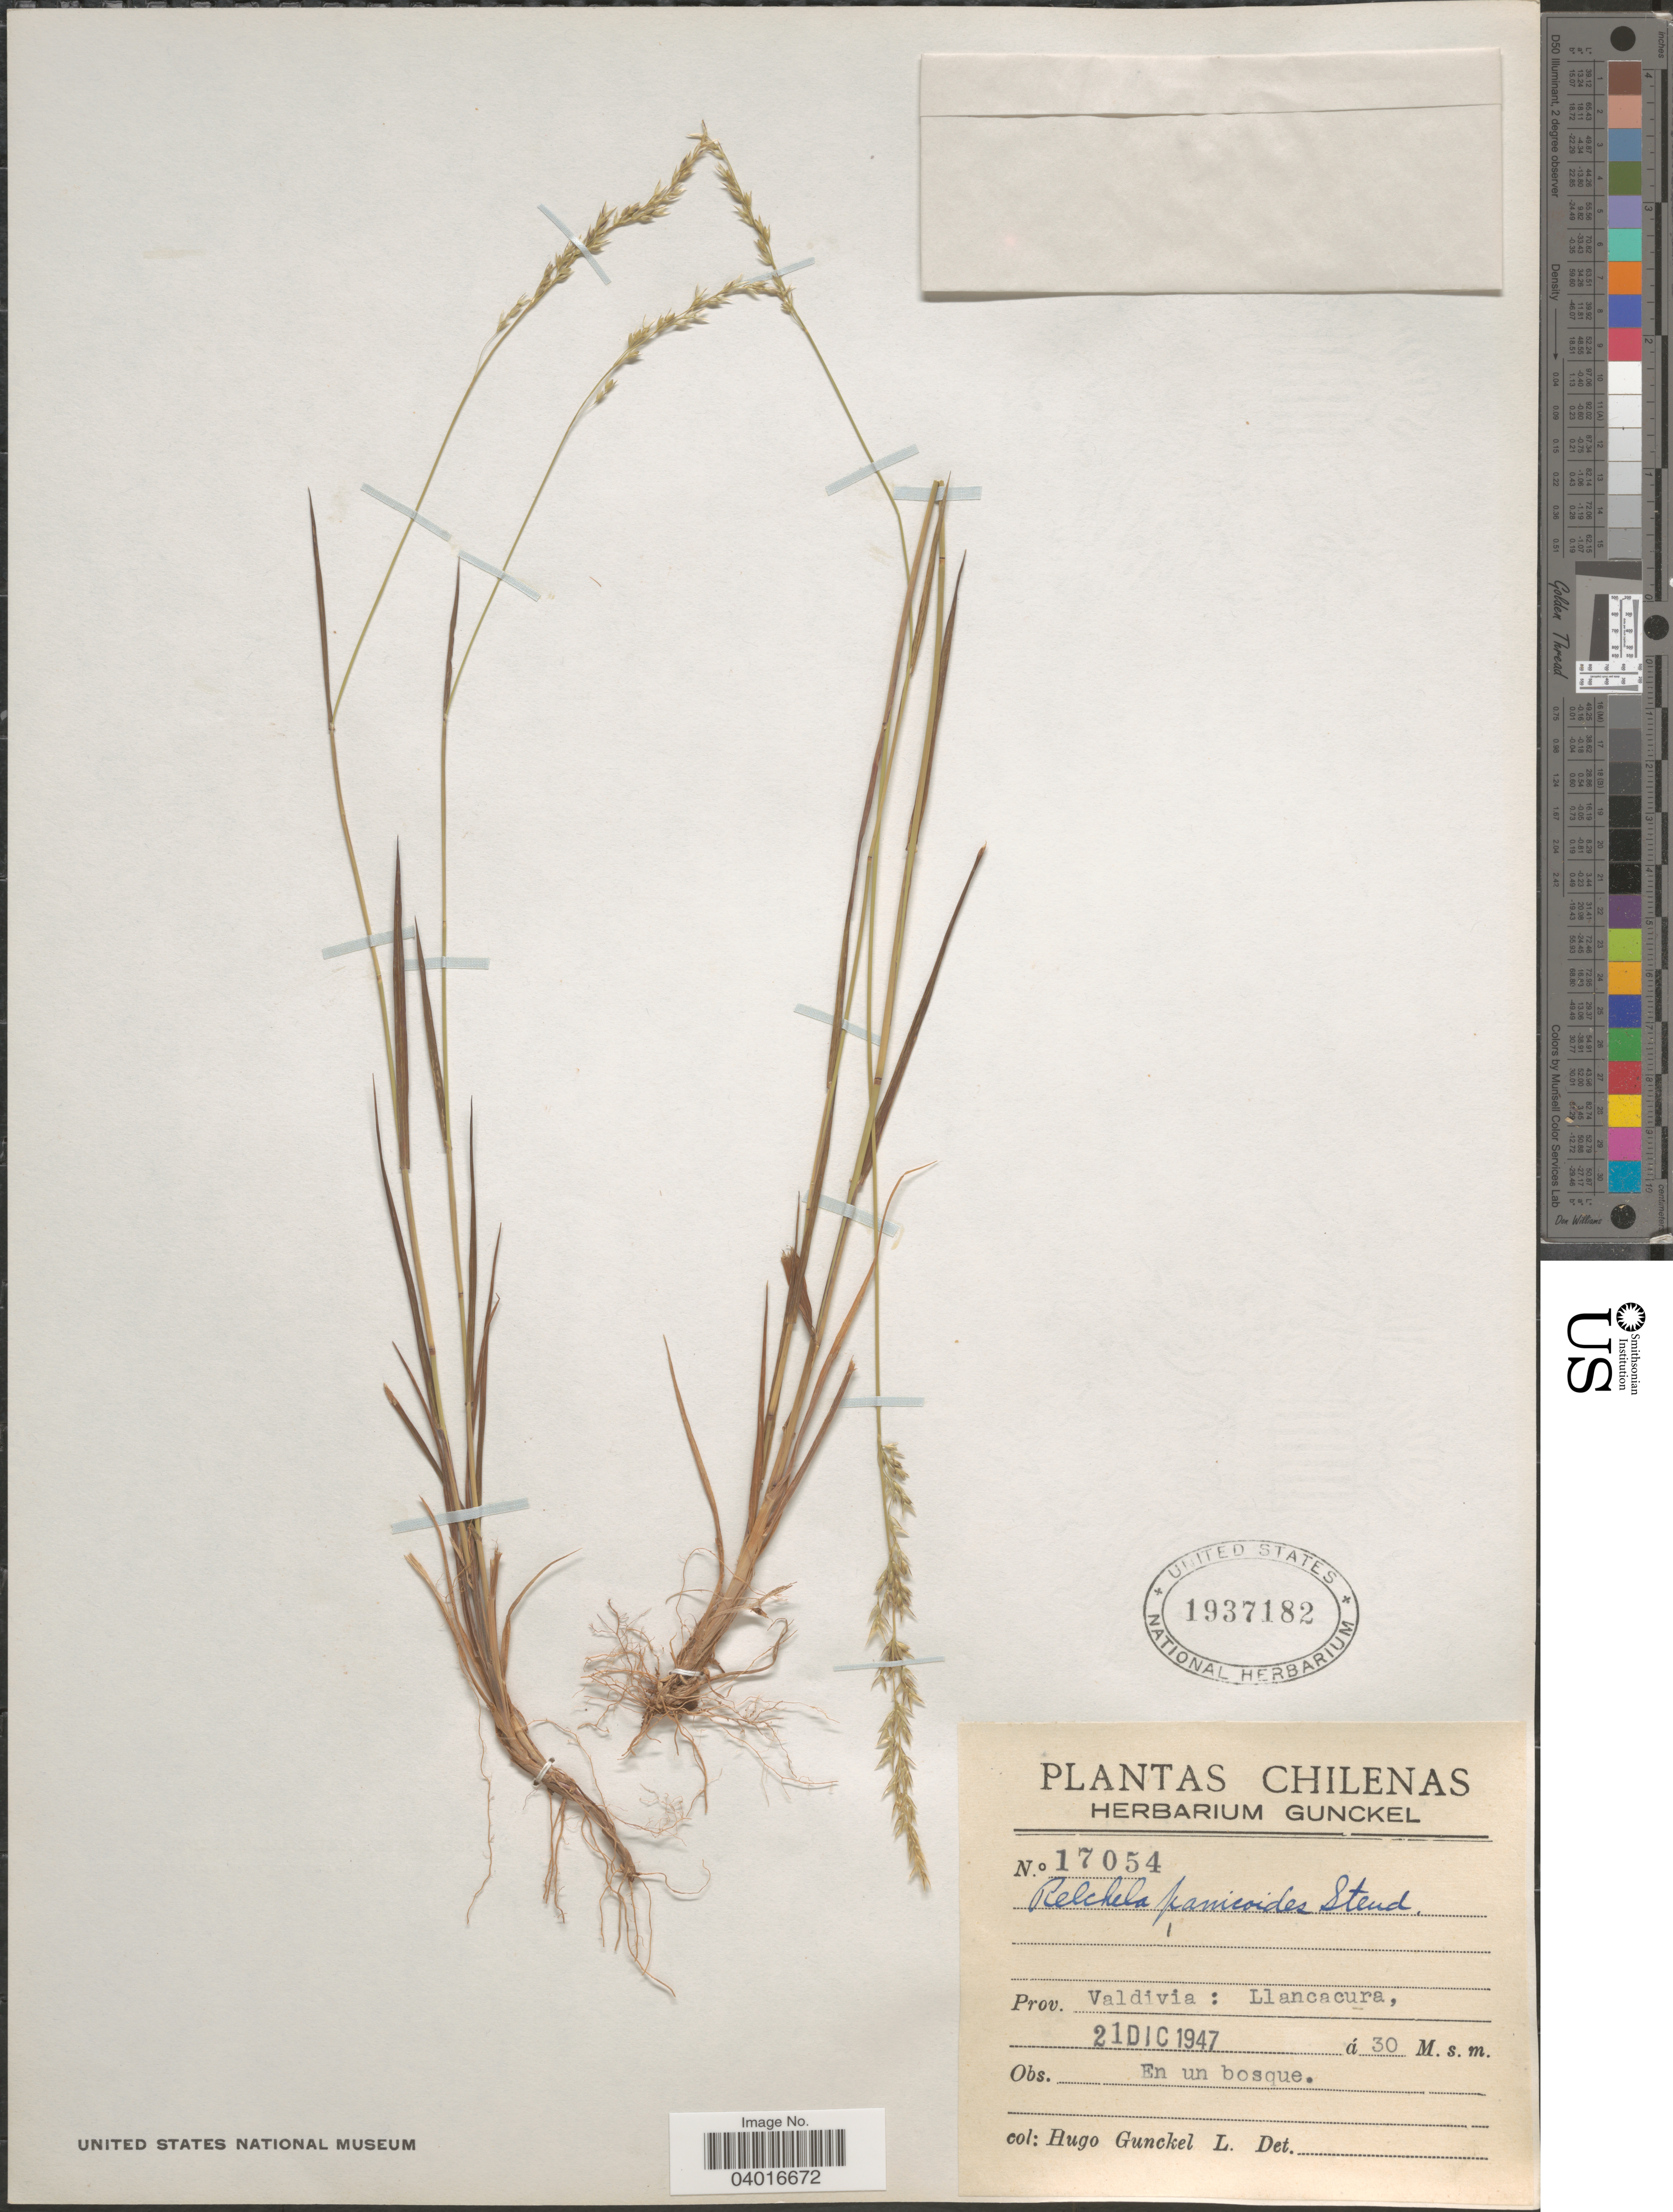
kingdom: Plantae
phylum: Tracheophyta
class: Liliopsida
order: Poales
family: Poaceae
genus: Relchela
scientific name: Relchela panicoides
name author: Steud.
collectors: H. Gunckel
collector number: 17054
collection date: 1947-12-21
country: Chile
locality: Prov. Valdivia: Llancacura.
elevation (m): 30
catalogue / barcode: US 1937182